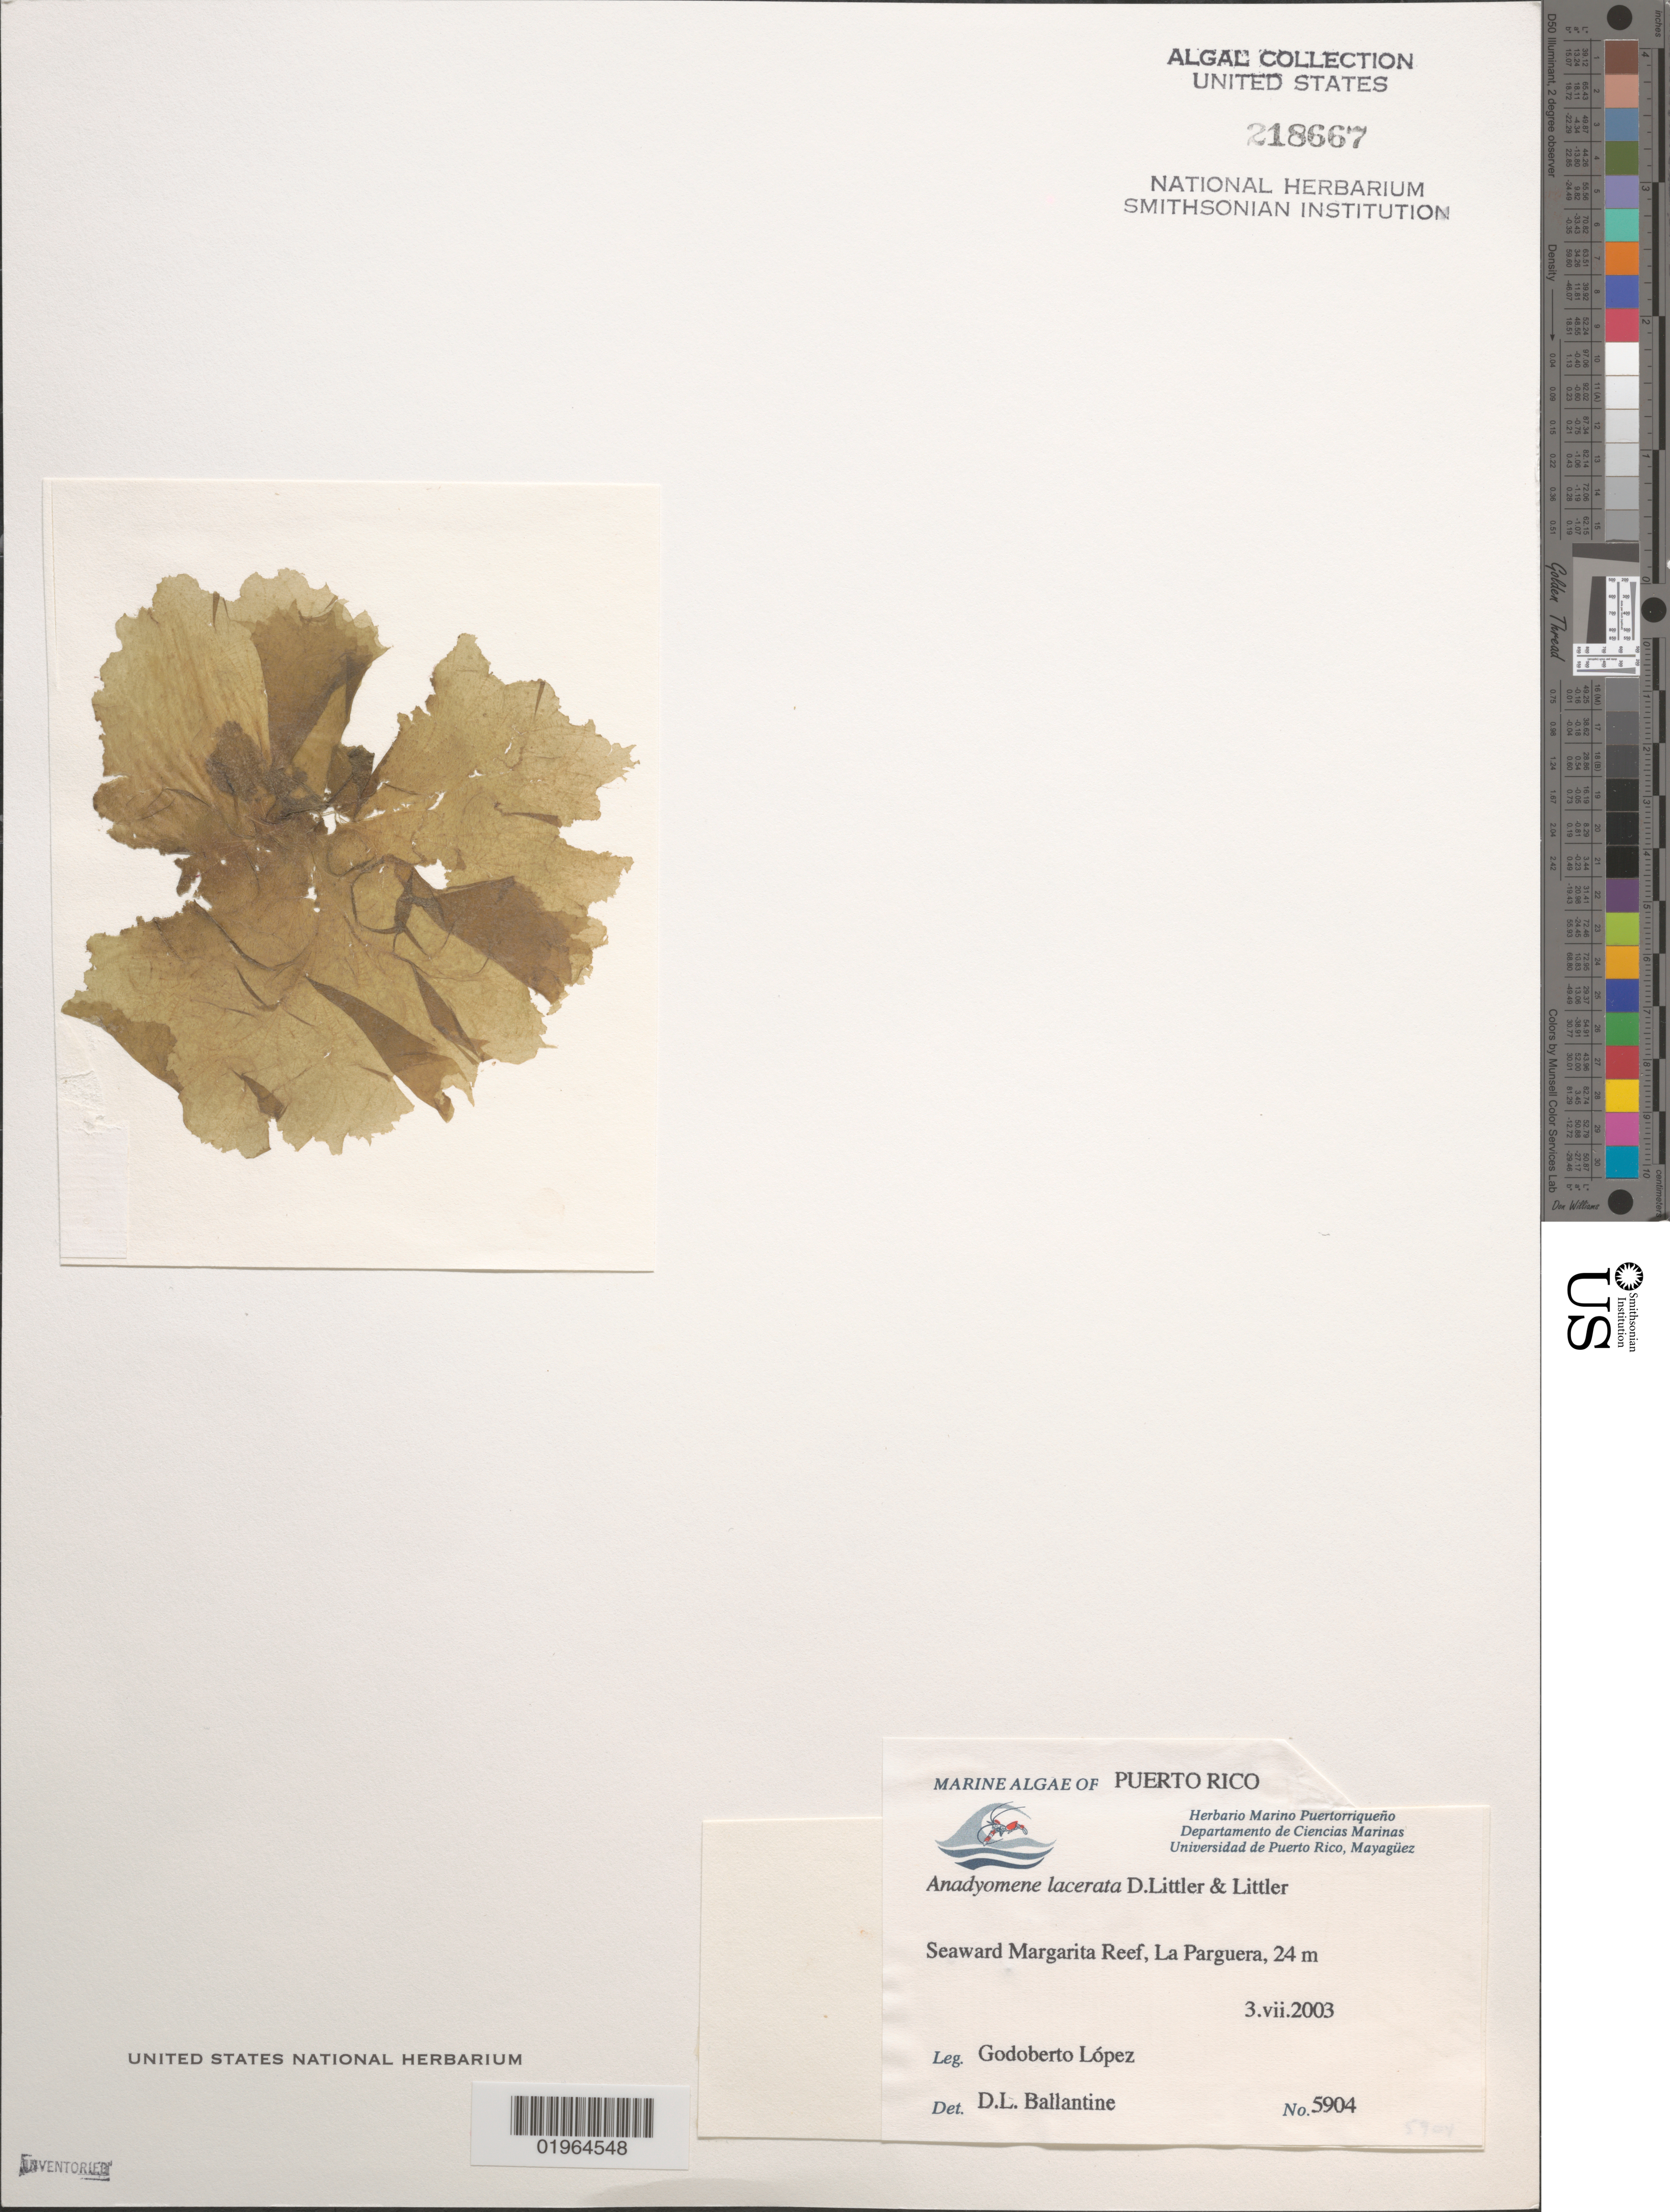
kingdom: Plantae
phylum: Chlorophyta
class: Ulvophyceae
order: Cladophorales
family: Anadyomenaceae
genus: Anadyomene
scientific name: Anadyomene lacerata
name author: D.S. Littler & Littler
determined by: Ballantine, D. L.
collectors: G. López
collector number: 5904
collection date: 2003-07-03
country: Puerto Rico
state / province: Lajas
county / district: La Parguera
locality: Seaward Margarita Reef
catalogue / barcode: US 218667